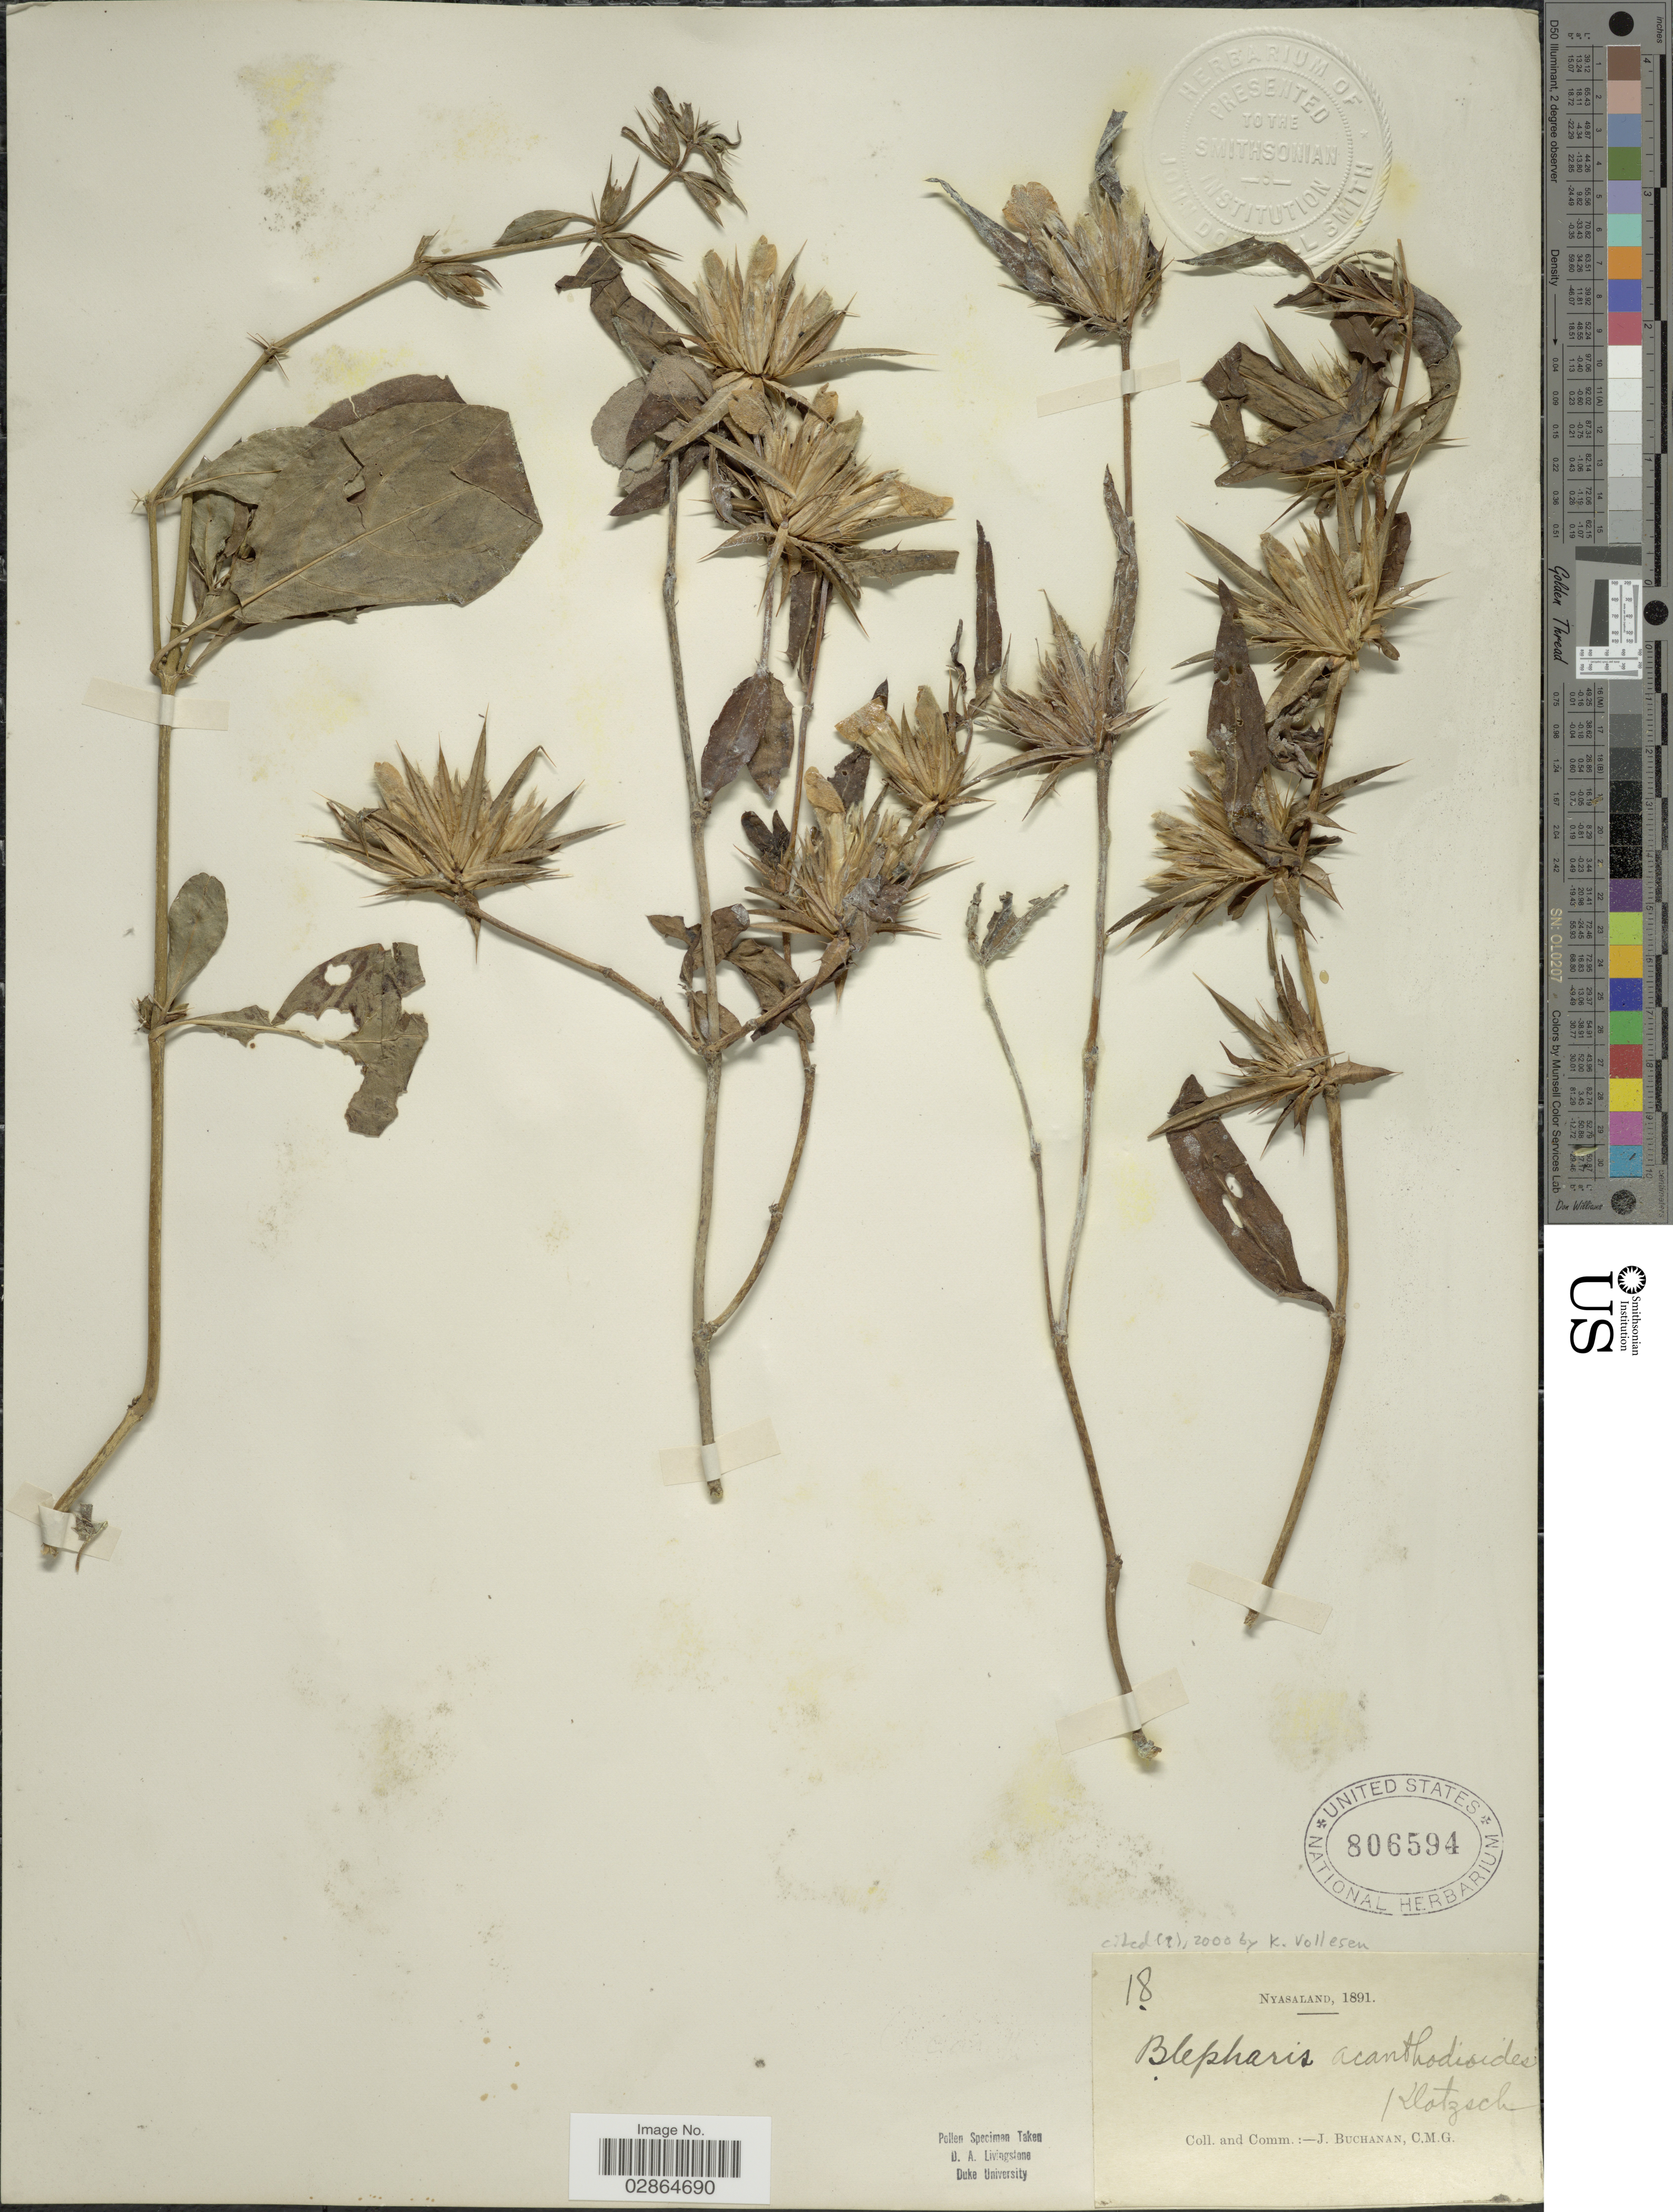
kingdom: Plantae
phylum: Tracheophyta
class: Magnoliopsida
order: Lamiales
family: Acanthaceae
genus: Blepharis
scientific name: Blepharis acanthodioides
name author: Klotzsch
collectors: J. Buchanan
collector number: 18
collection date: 1891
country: Malawi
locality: Nyasaland.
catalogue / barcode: US 806594